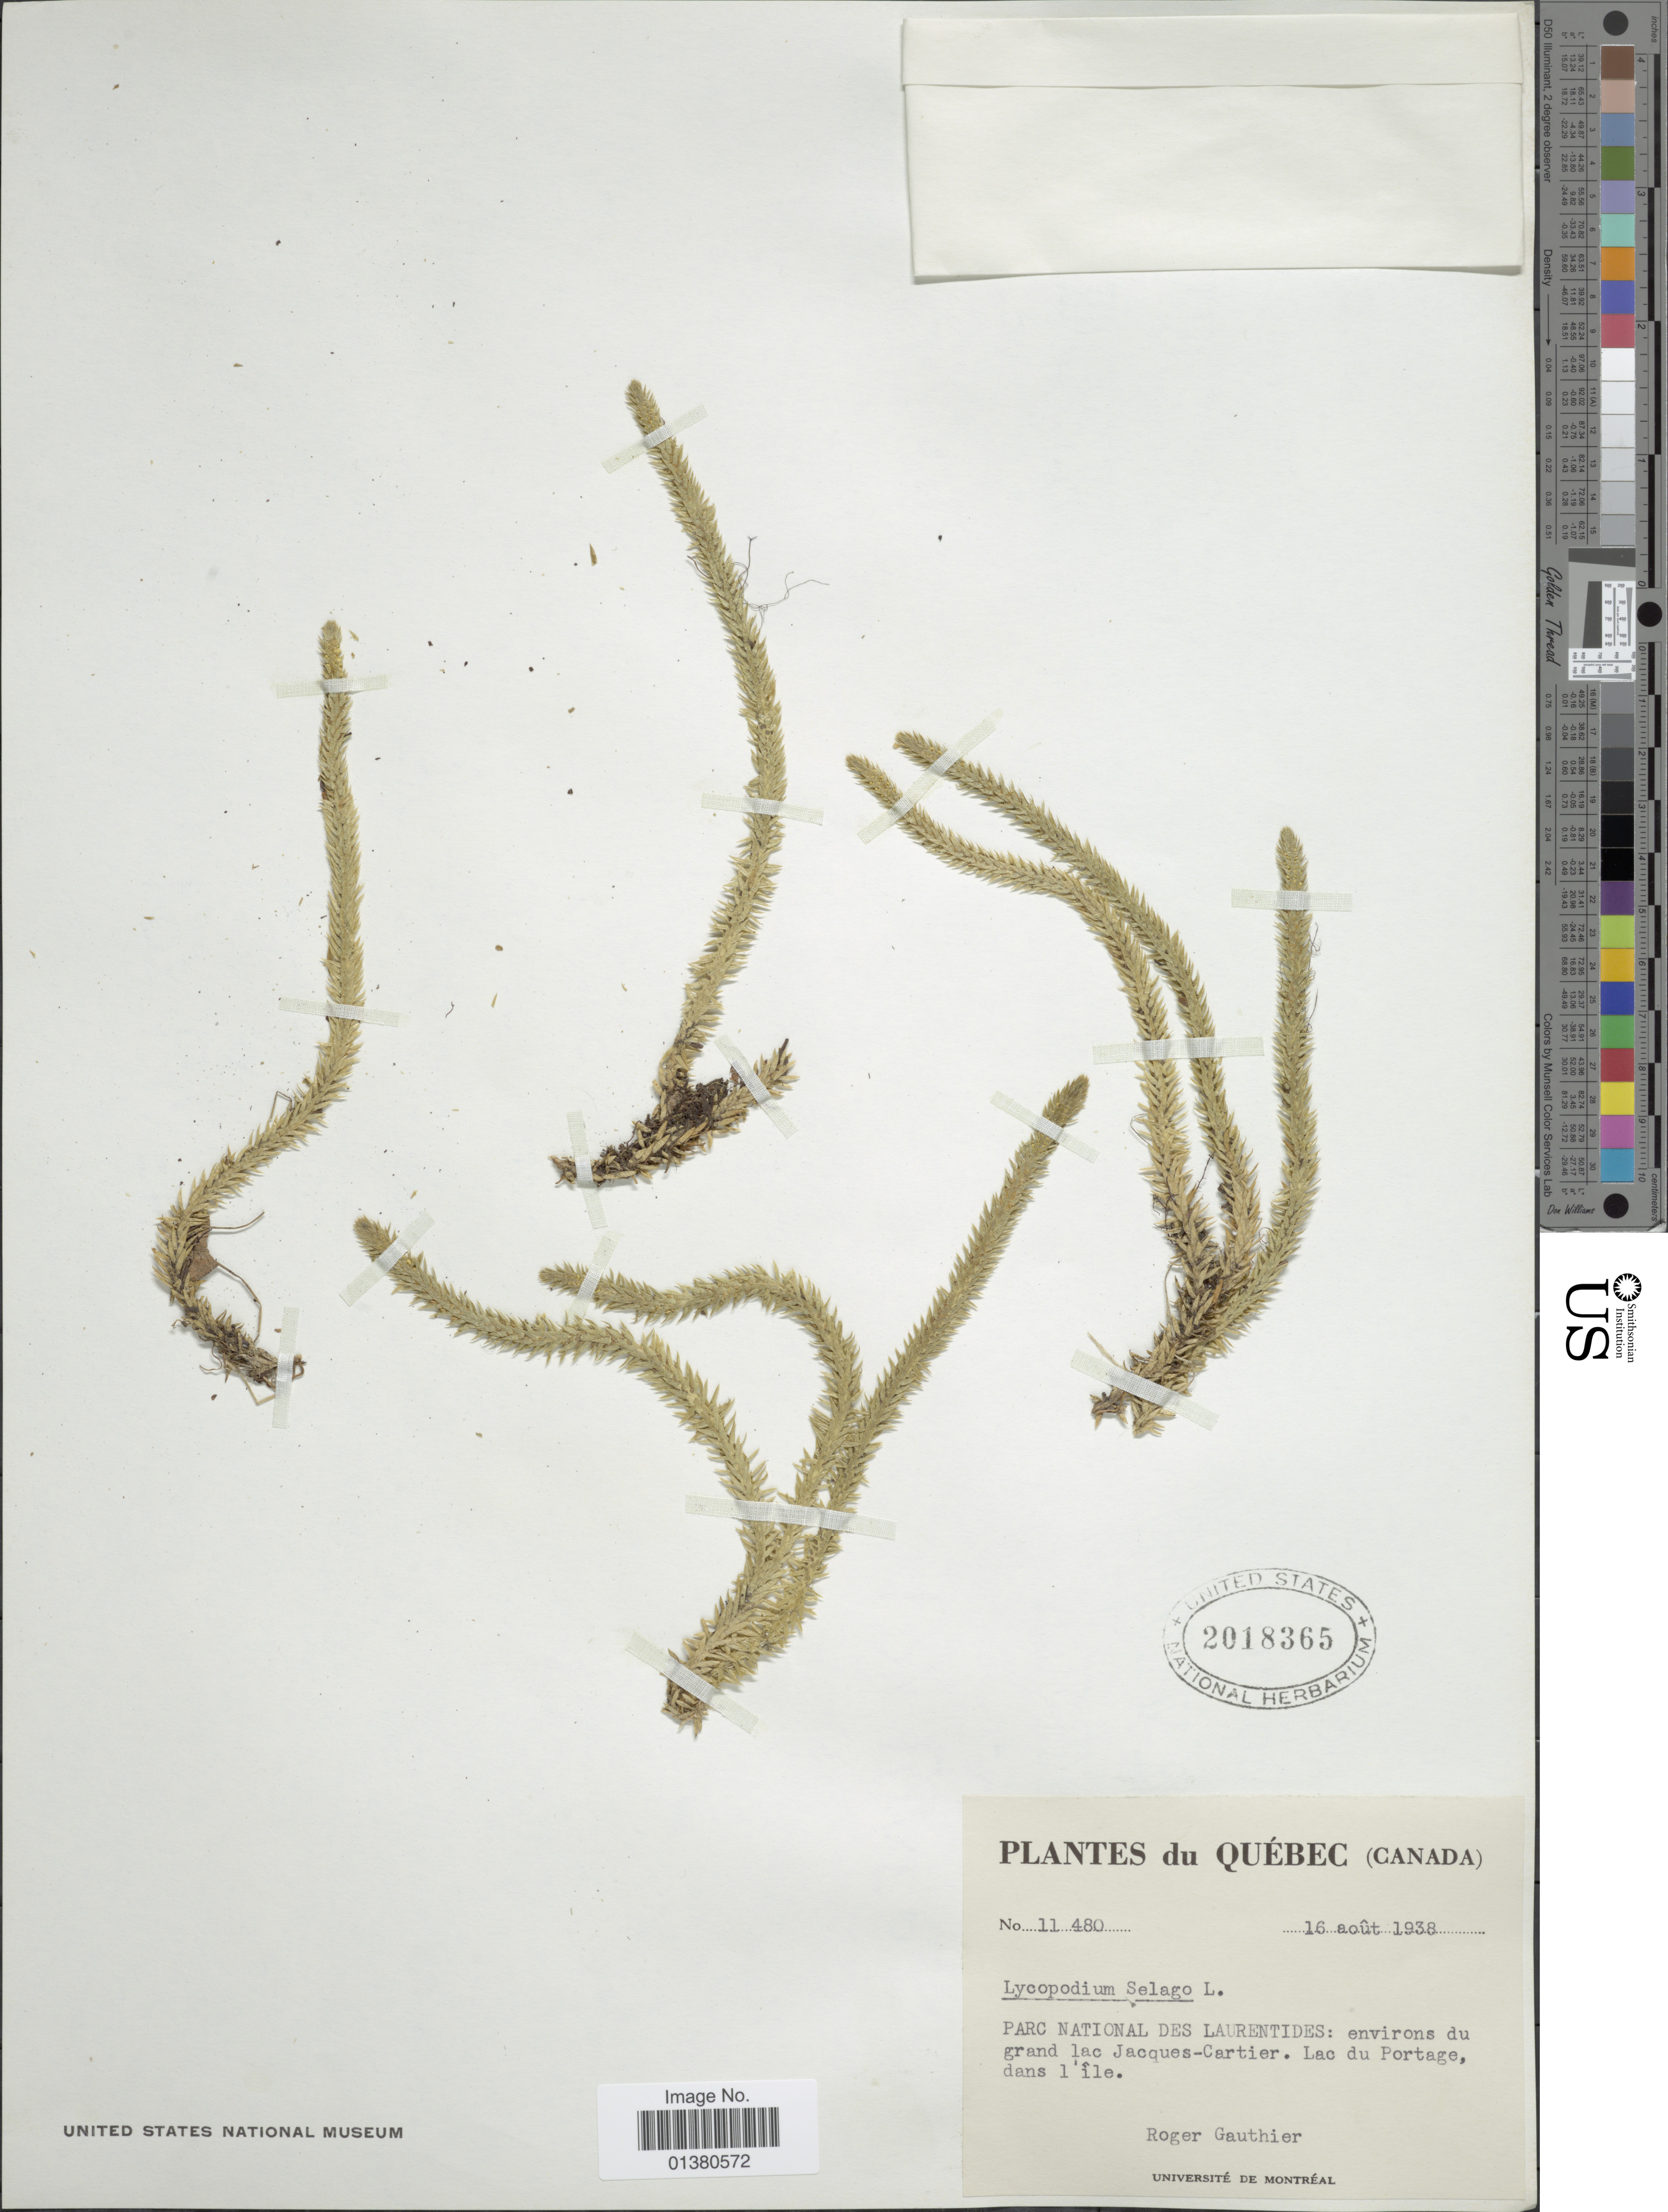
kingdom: Plantae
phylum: Tracheophyta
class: Lycopodiopsida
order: Lycopodiales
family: Lycopodiaceae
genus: Huperzia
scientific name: Huperzia selago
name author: (L.) Bernh. ex Schrank & Mart.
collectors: R. Gauthier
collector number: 11480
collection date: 1938-08-16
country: Canada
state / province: Quebec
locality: Parc National Des Laurentides: environs du grand lac Jacques-cartier. Lac du Portage, dans l'île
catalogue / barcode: US 2018365